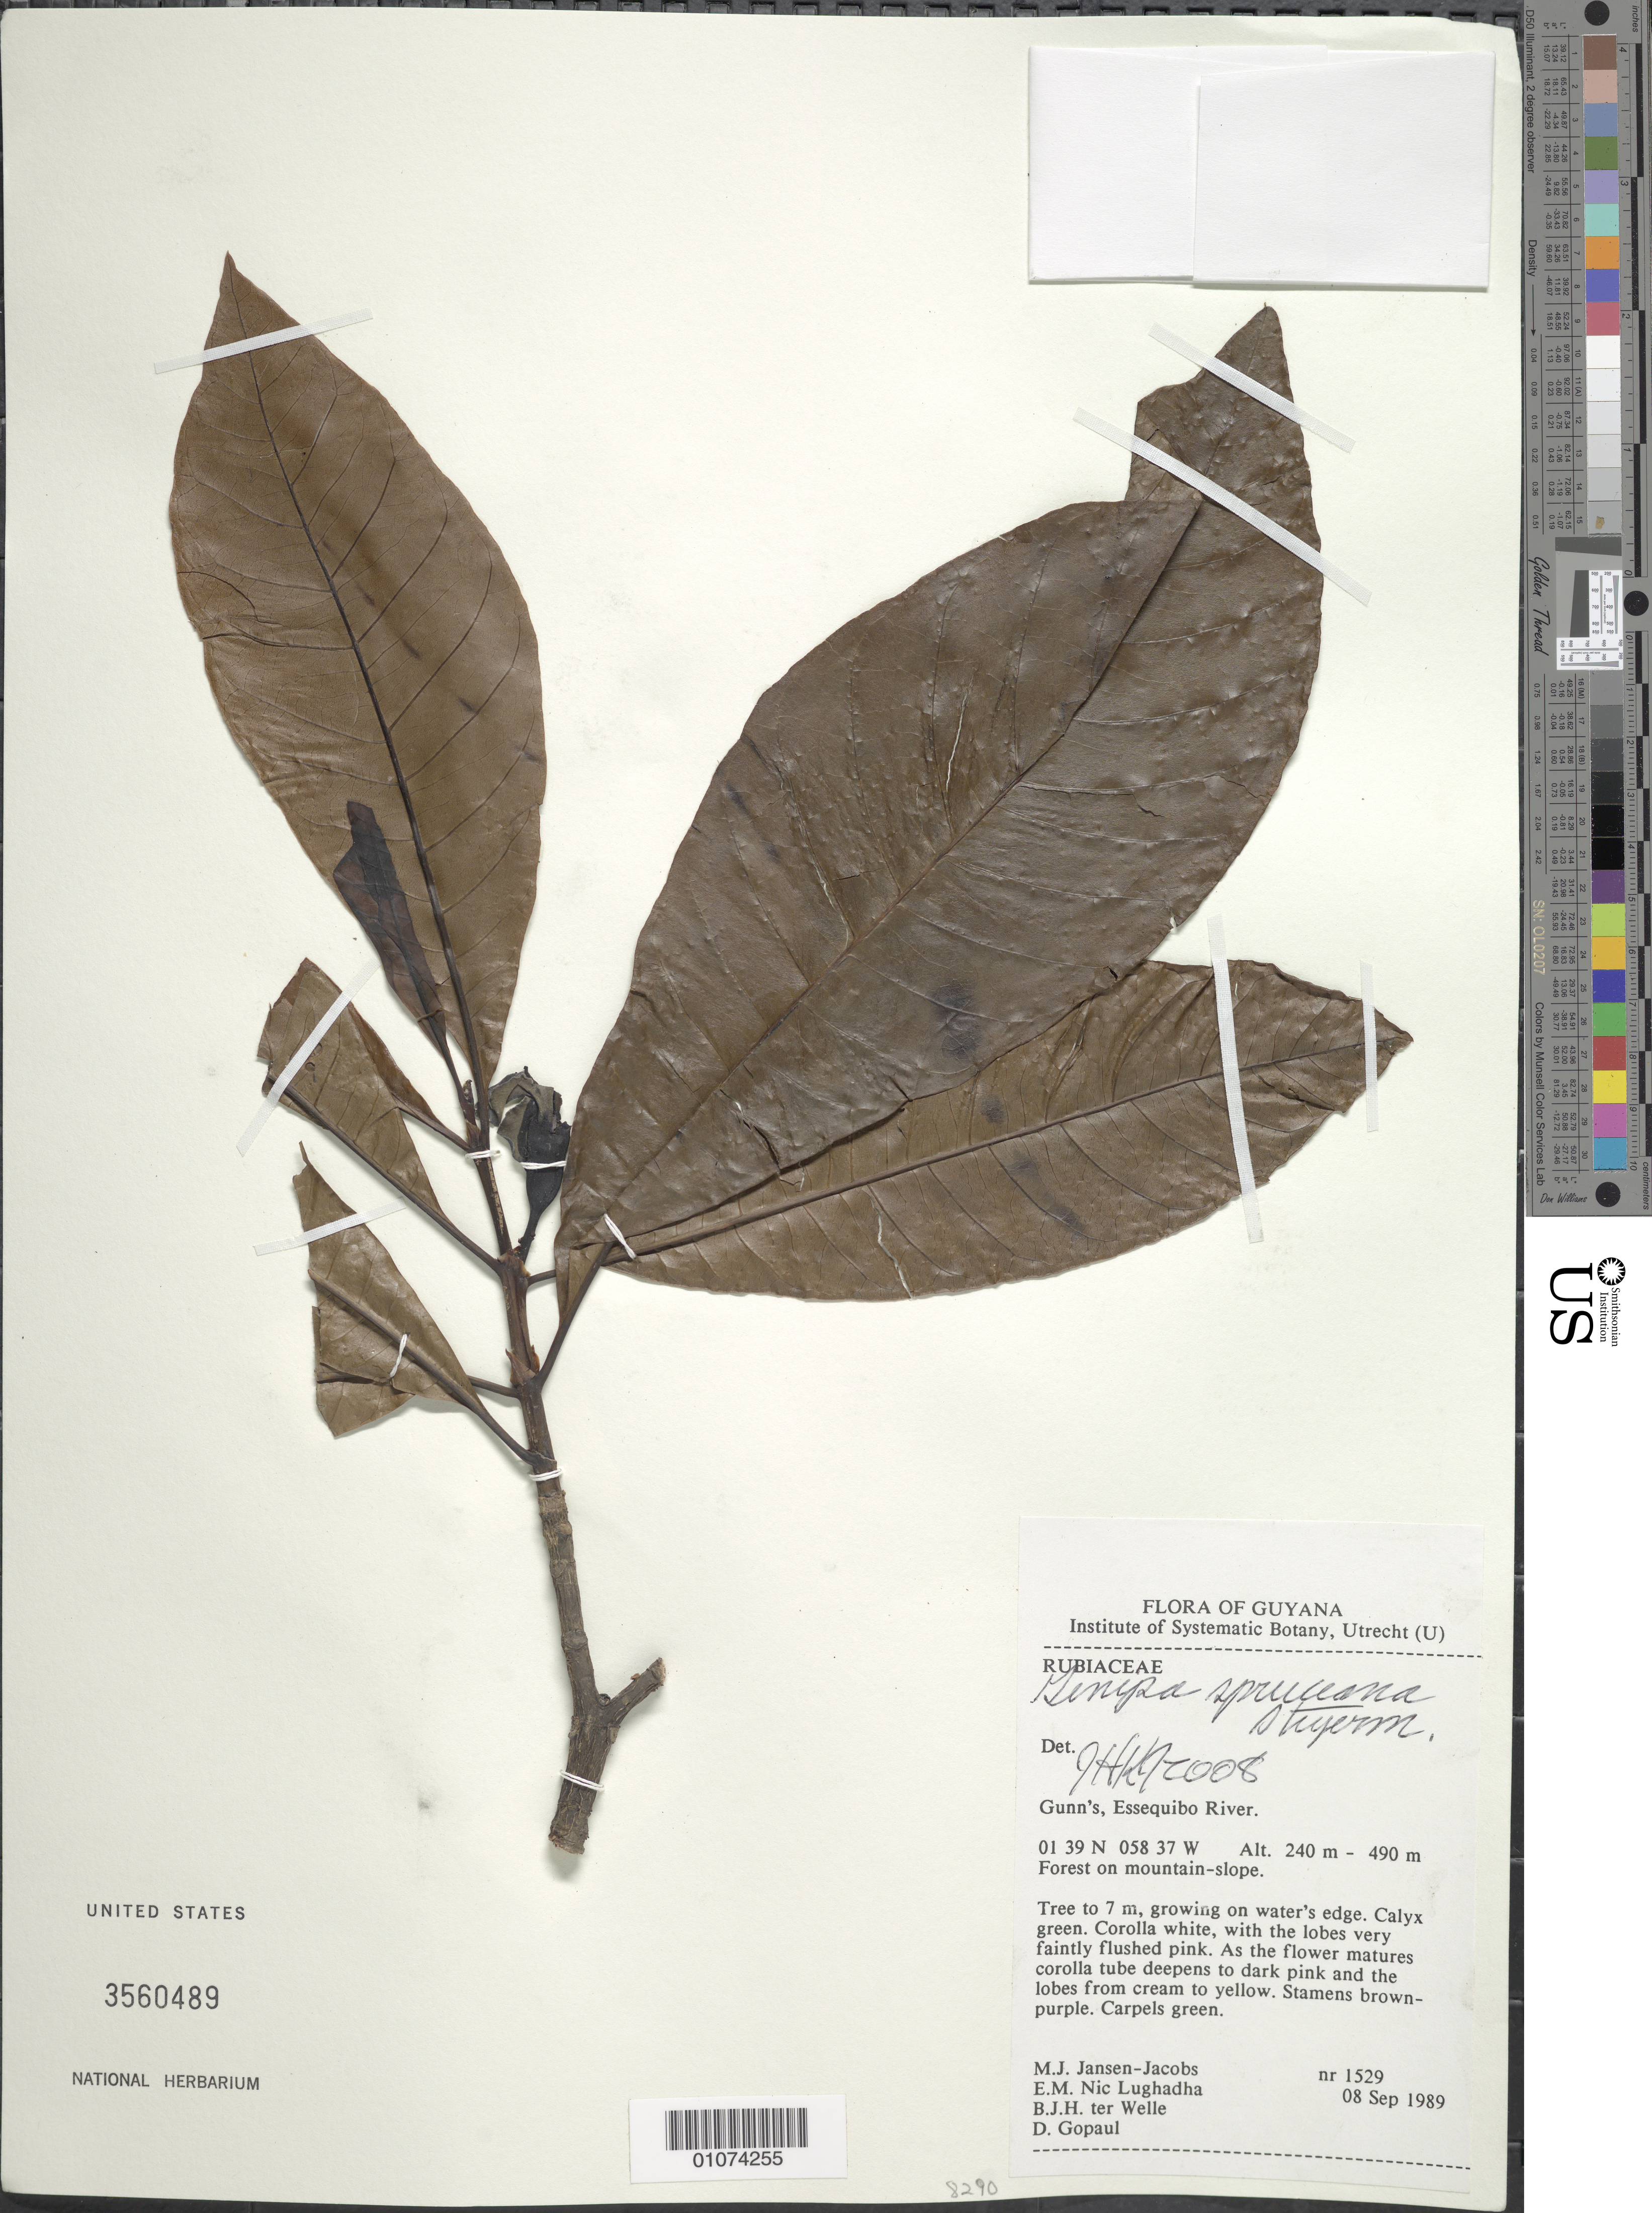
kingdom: Plantae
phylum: Tracheophyta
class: Magnoliopsida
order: Gentianales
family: Rubiaceae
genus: Genipa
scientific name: Genipa spruceana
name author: Steyerm.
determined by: Kirkbride, J. H.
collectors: M. J. Jansen-Jacobs, E. Nic Lughadha, B. Welle & D. Gopaul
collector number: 1529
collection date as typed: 8-Sep-89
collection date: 1989-09-08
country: Guyana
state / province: U. Takutu-U. Essequibo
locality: Gunn's, Essequibo River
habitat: Forest on mountain-slope; growing at water's edge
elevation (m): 240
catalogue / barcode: US 3560489